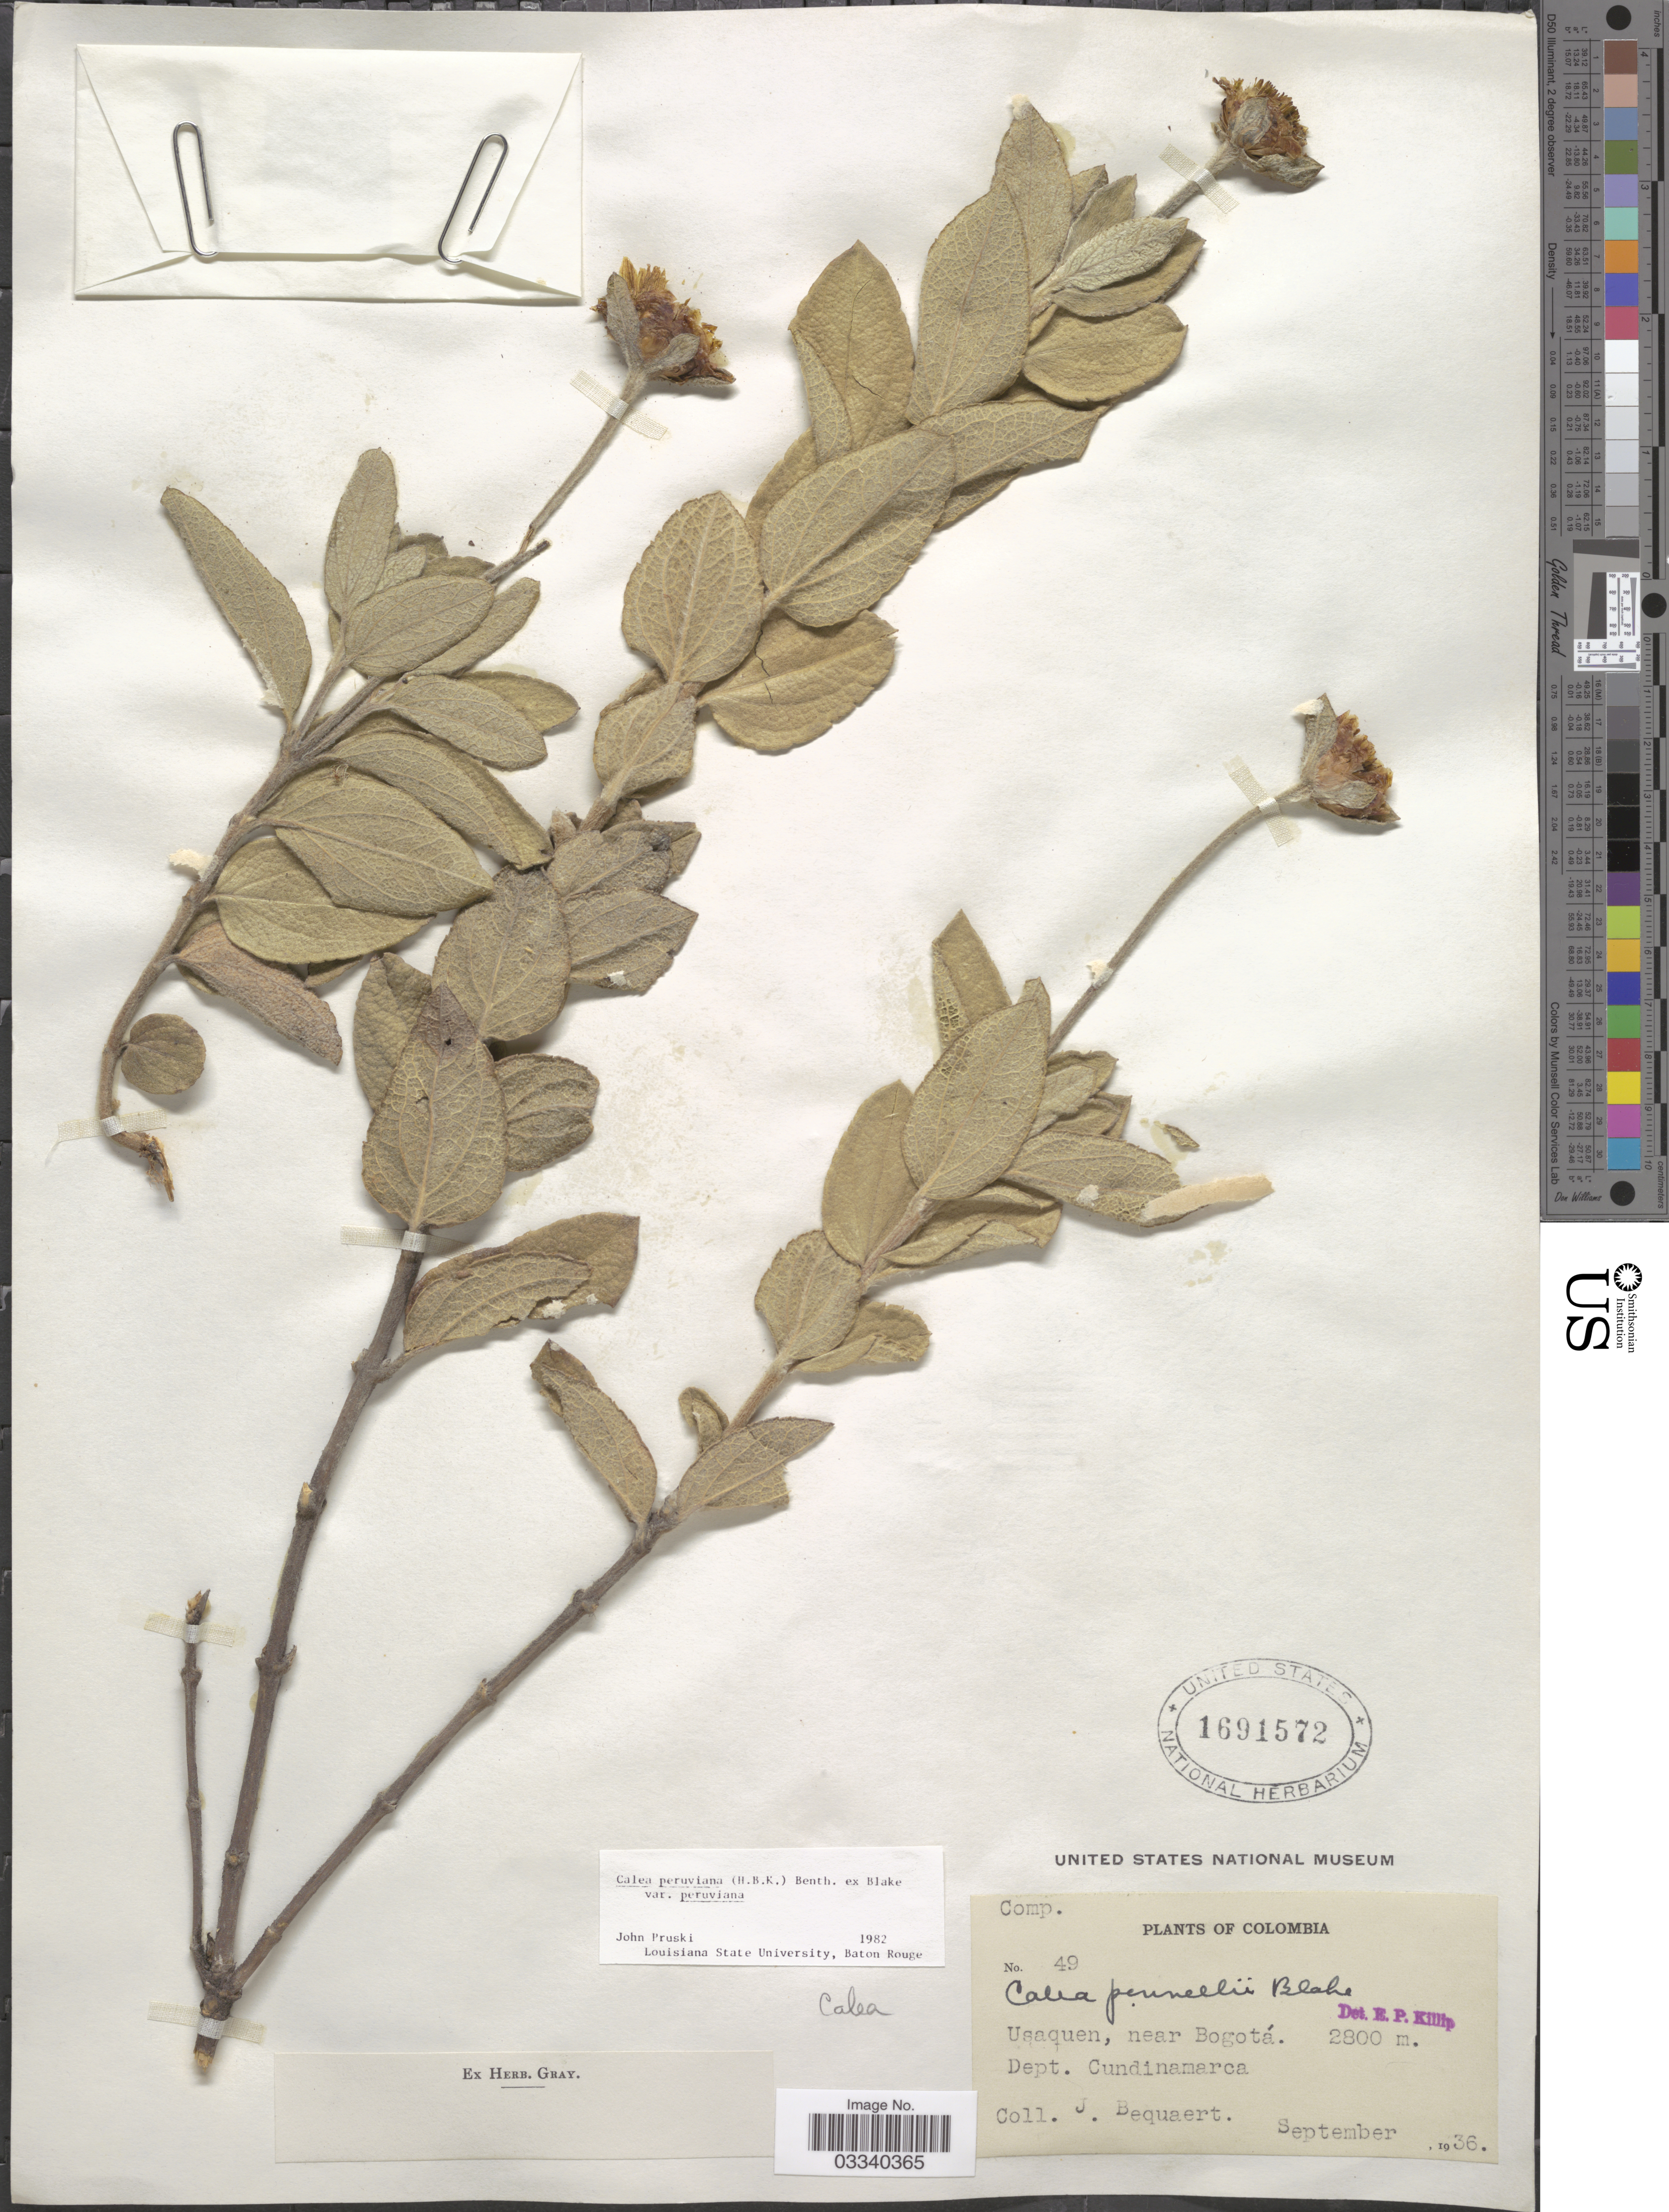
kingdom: Plantae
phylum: Tracheophyta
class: Magnoliopsida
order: Asterales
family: Asteraceae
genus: Calea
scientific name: Calea peruviana var. peruviana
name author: (Kunth) Benth.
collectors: J. Bequaert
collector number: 49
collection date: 1936-09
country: Colombia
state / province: Cundinamarca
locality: Usaquen, near Bogotá, Dept. Cundinamarca.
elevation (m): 2800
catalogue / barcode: US 1691572